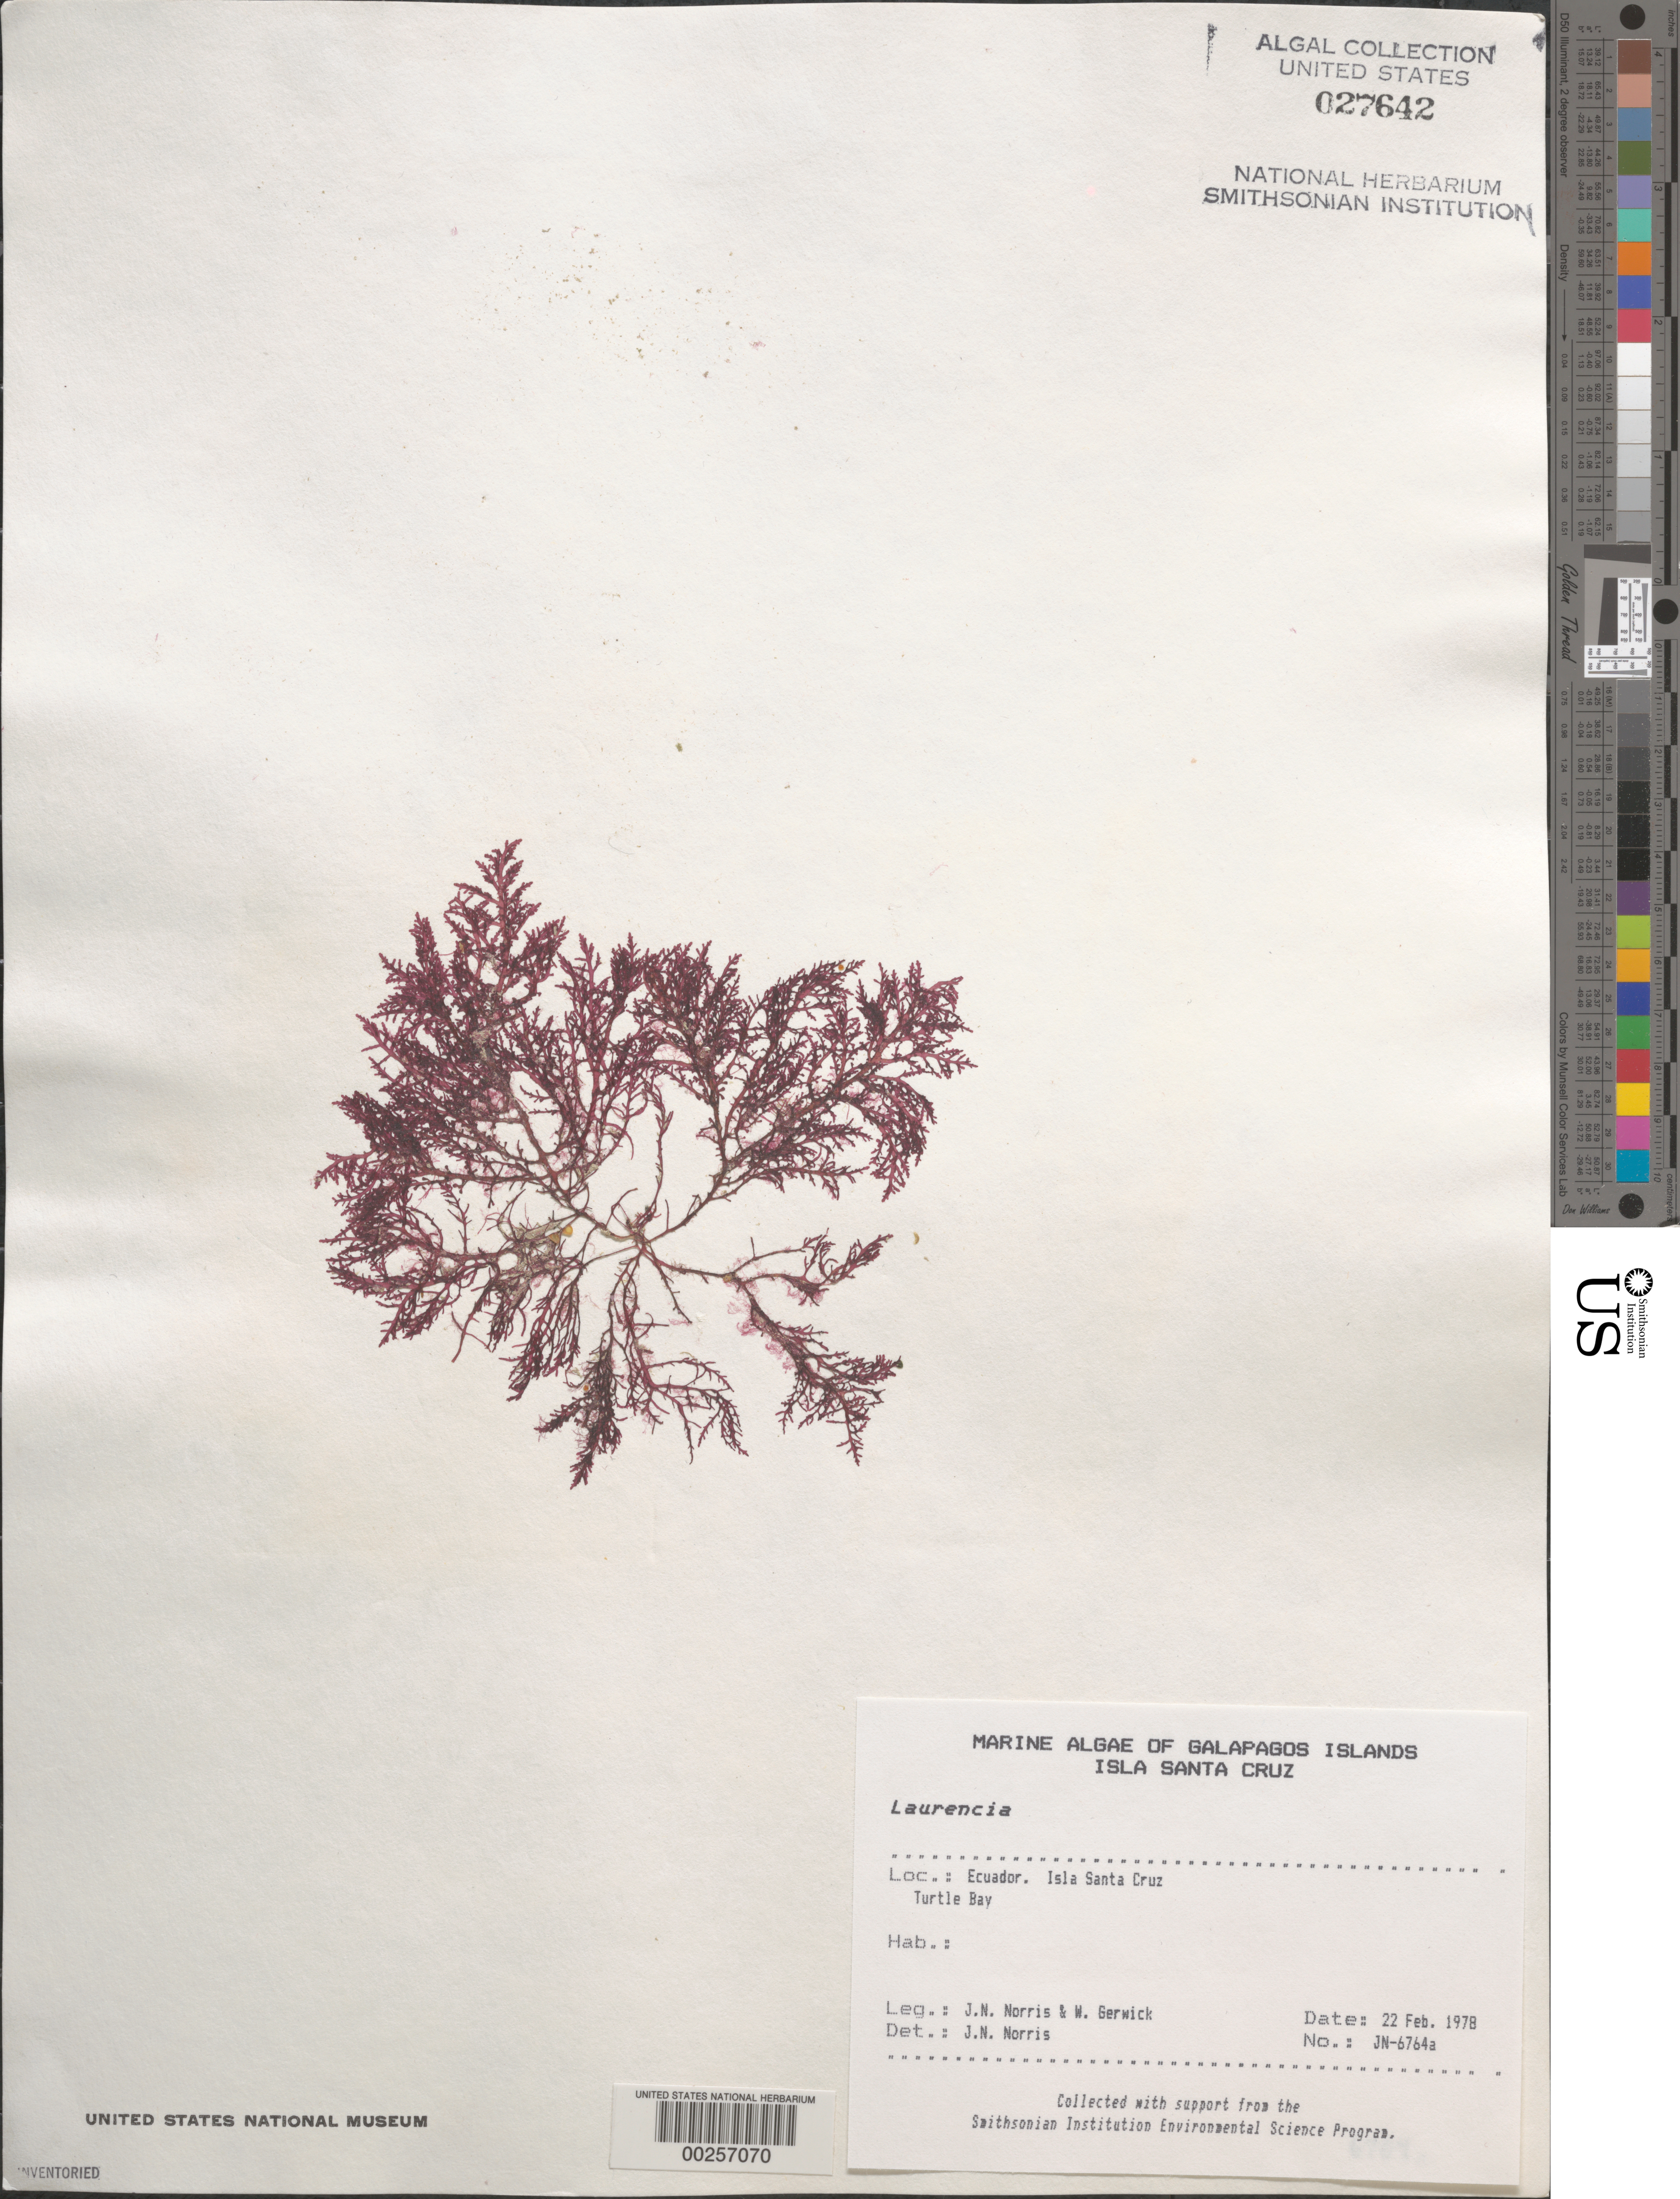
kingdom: Plantae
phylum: Rhodophyta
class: Florideophyceae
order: Ceramiales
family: Rhodomelaceae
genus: Laurencia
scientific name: Laurencia sp.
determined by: Norris, James N.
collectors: J. N. Norris & W. Gerwick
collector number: JN-6764a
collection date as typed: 22 Feb 1978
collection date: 1978-02-22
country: Ecuador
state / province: Colón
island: Santa Cruz [Indefatigable, Chaves]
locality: Turtle Bay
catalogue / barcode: US 27642